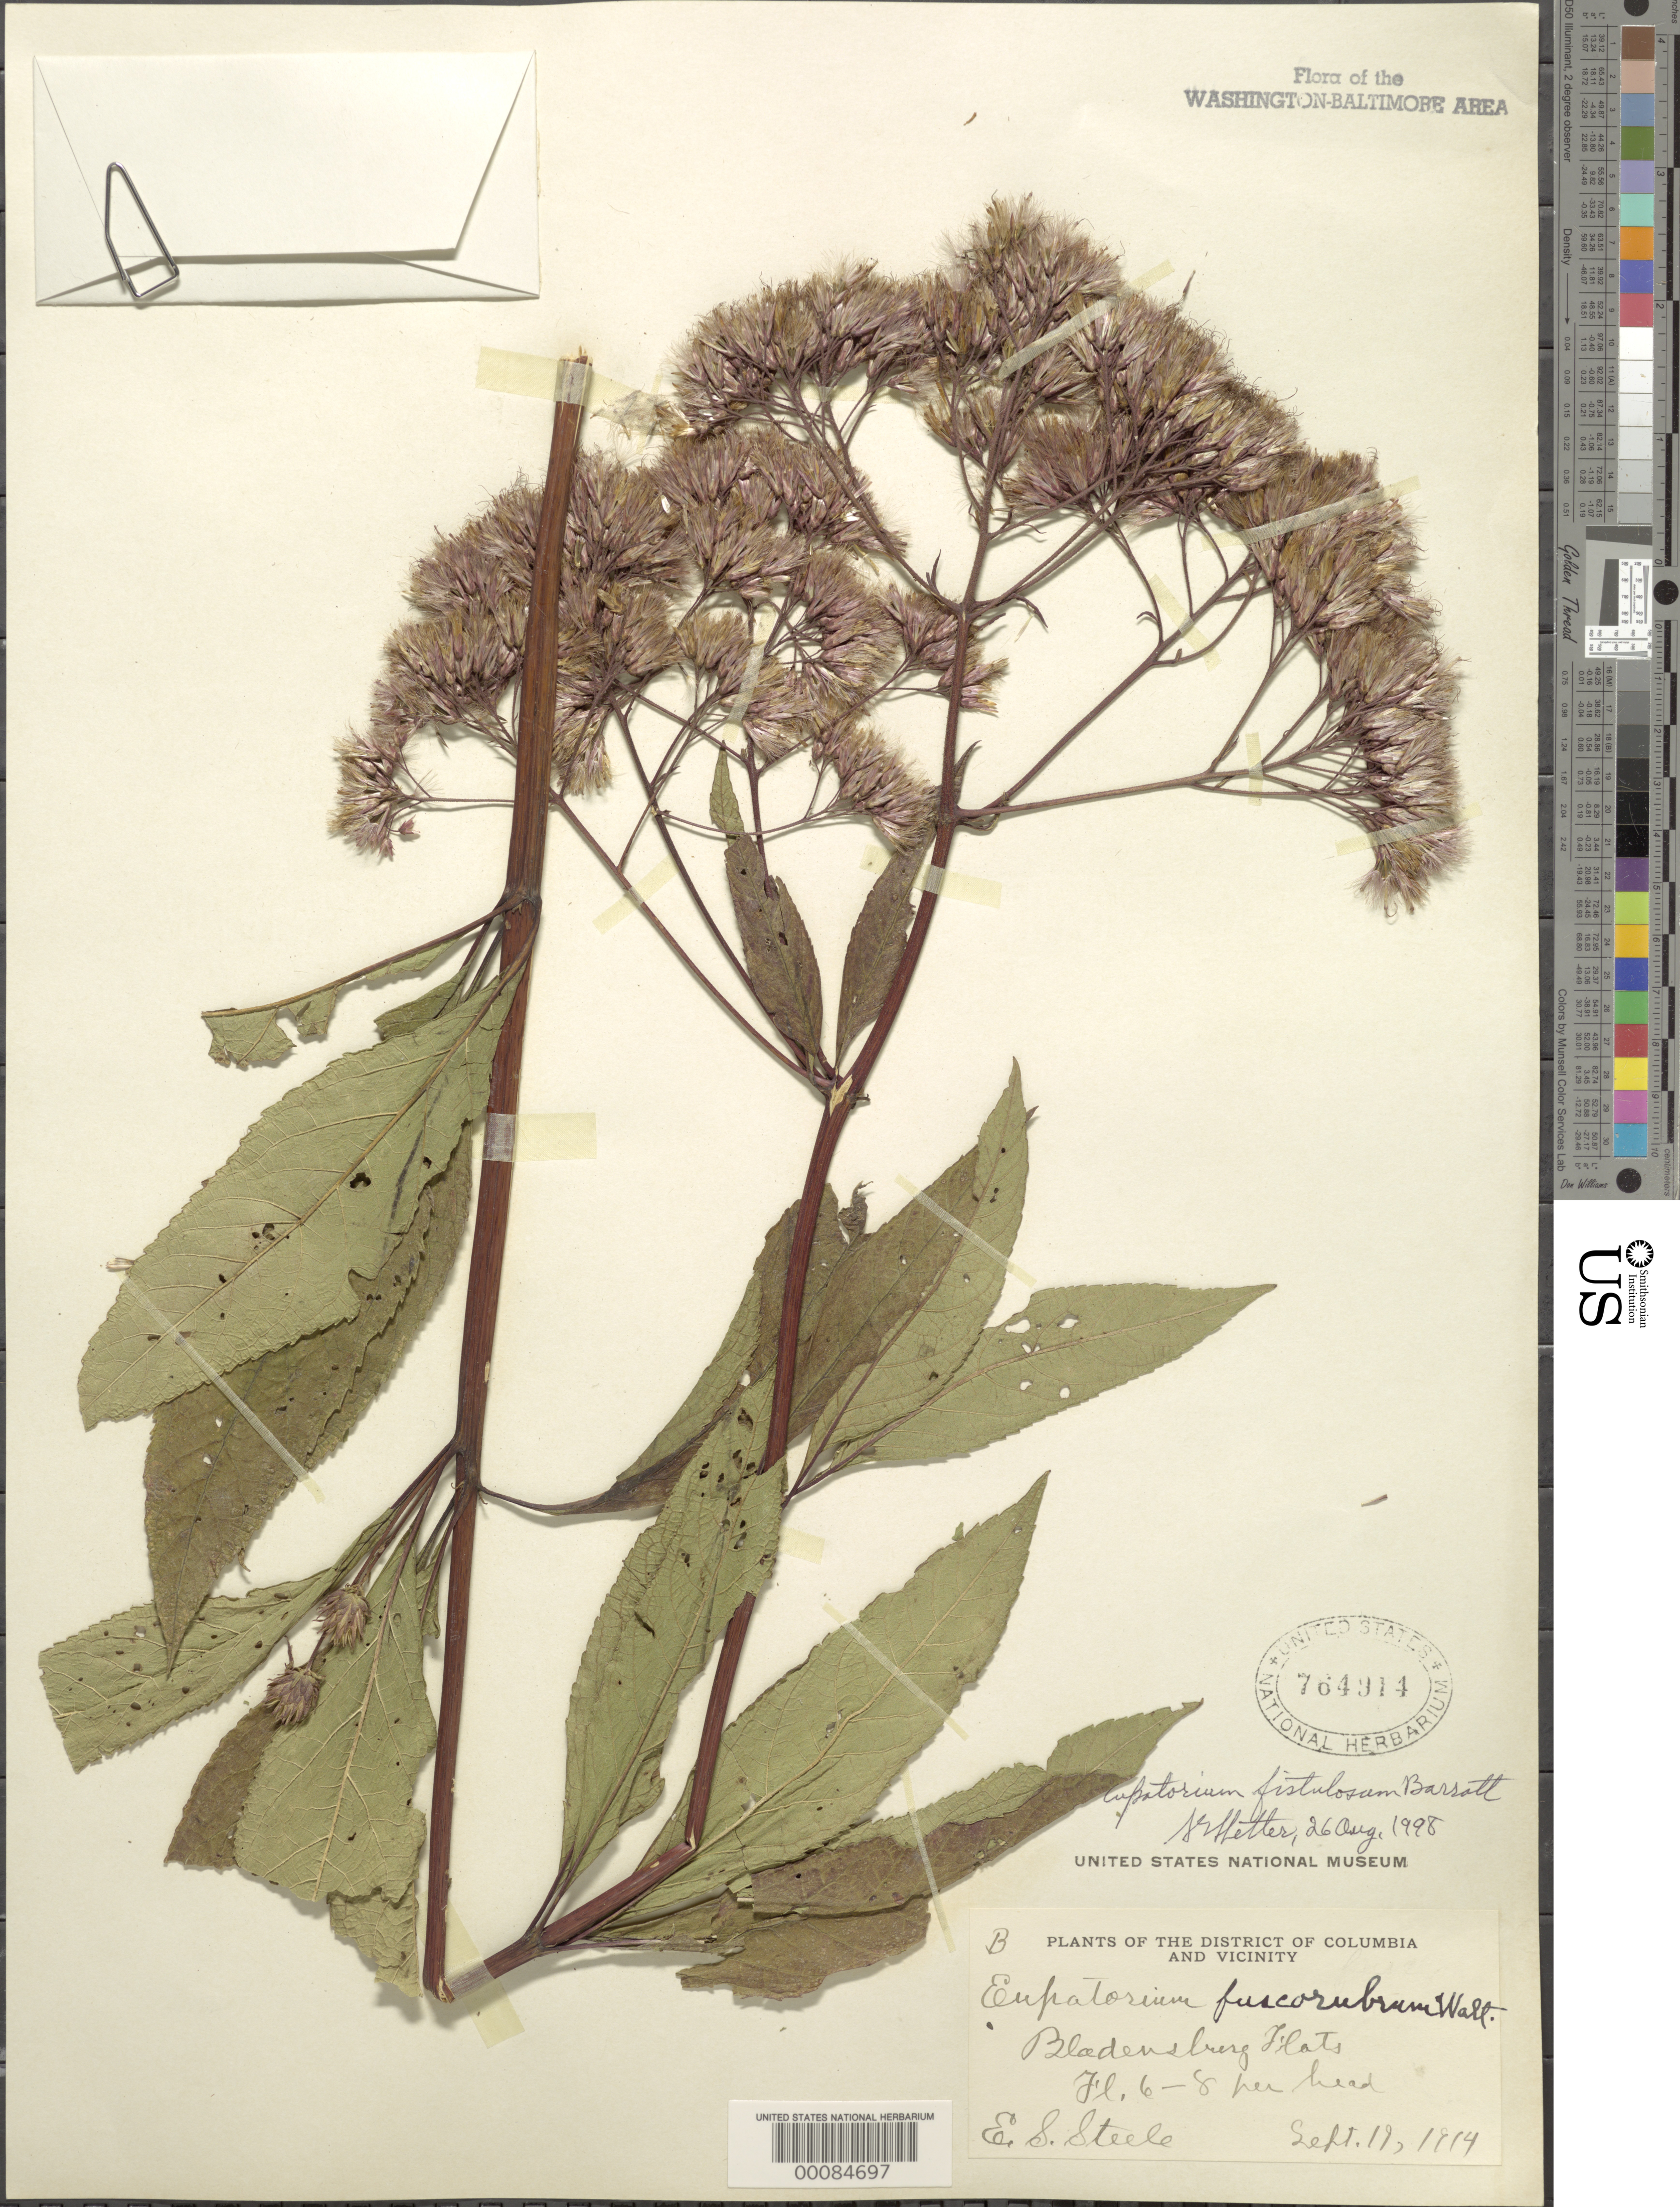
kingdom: Plantae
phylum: Tracheophyta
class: Magnoliopsida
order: Asterales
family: Asteraceae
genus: Eupatorium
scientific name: Eupatorium fistulosum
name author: Barratt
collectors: E. Steele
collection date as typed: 19 Sep 1914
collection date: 1914-09-19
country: United States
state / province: Maryland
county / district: Prince George's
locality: Bladensburg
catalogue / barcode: US 764914